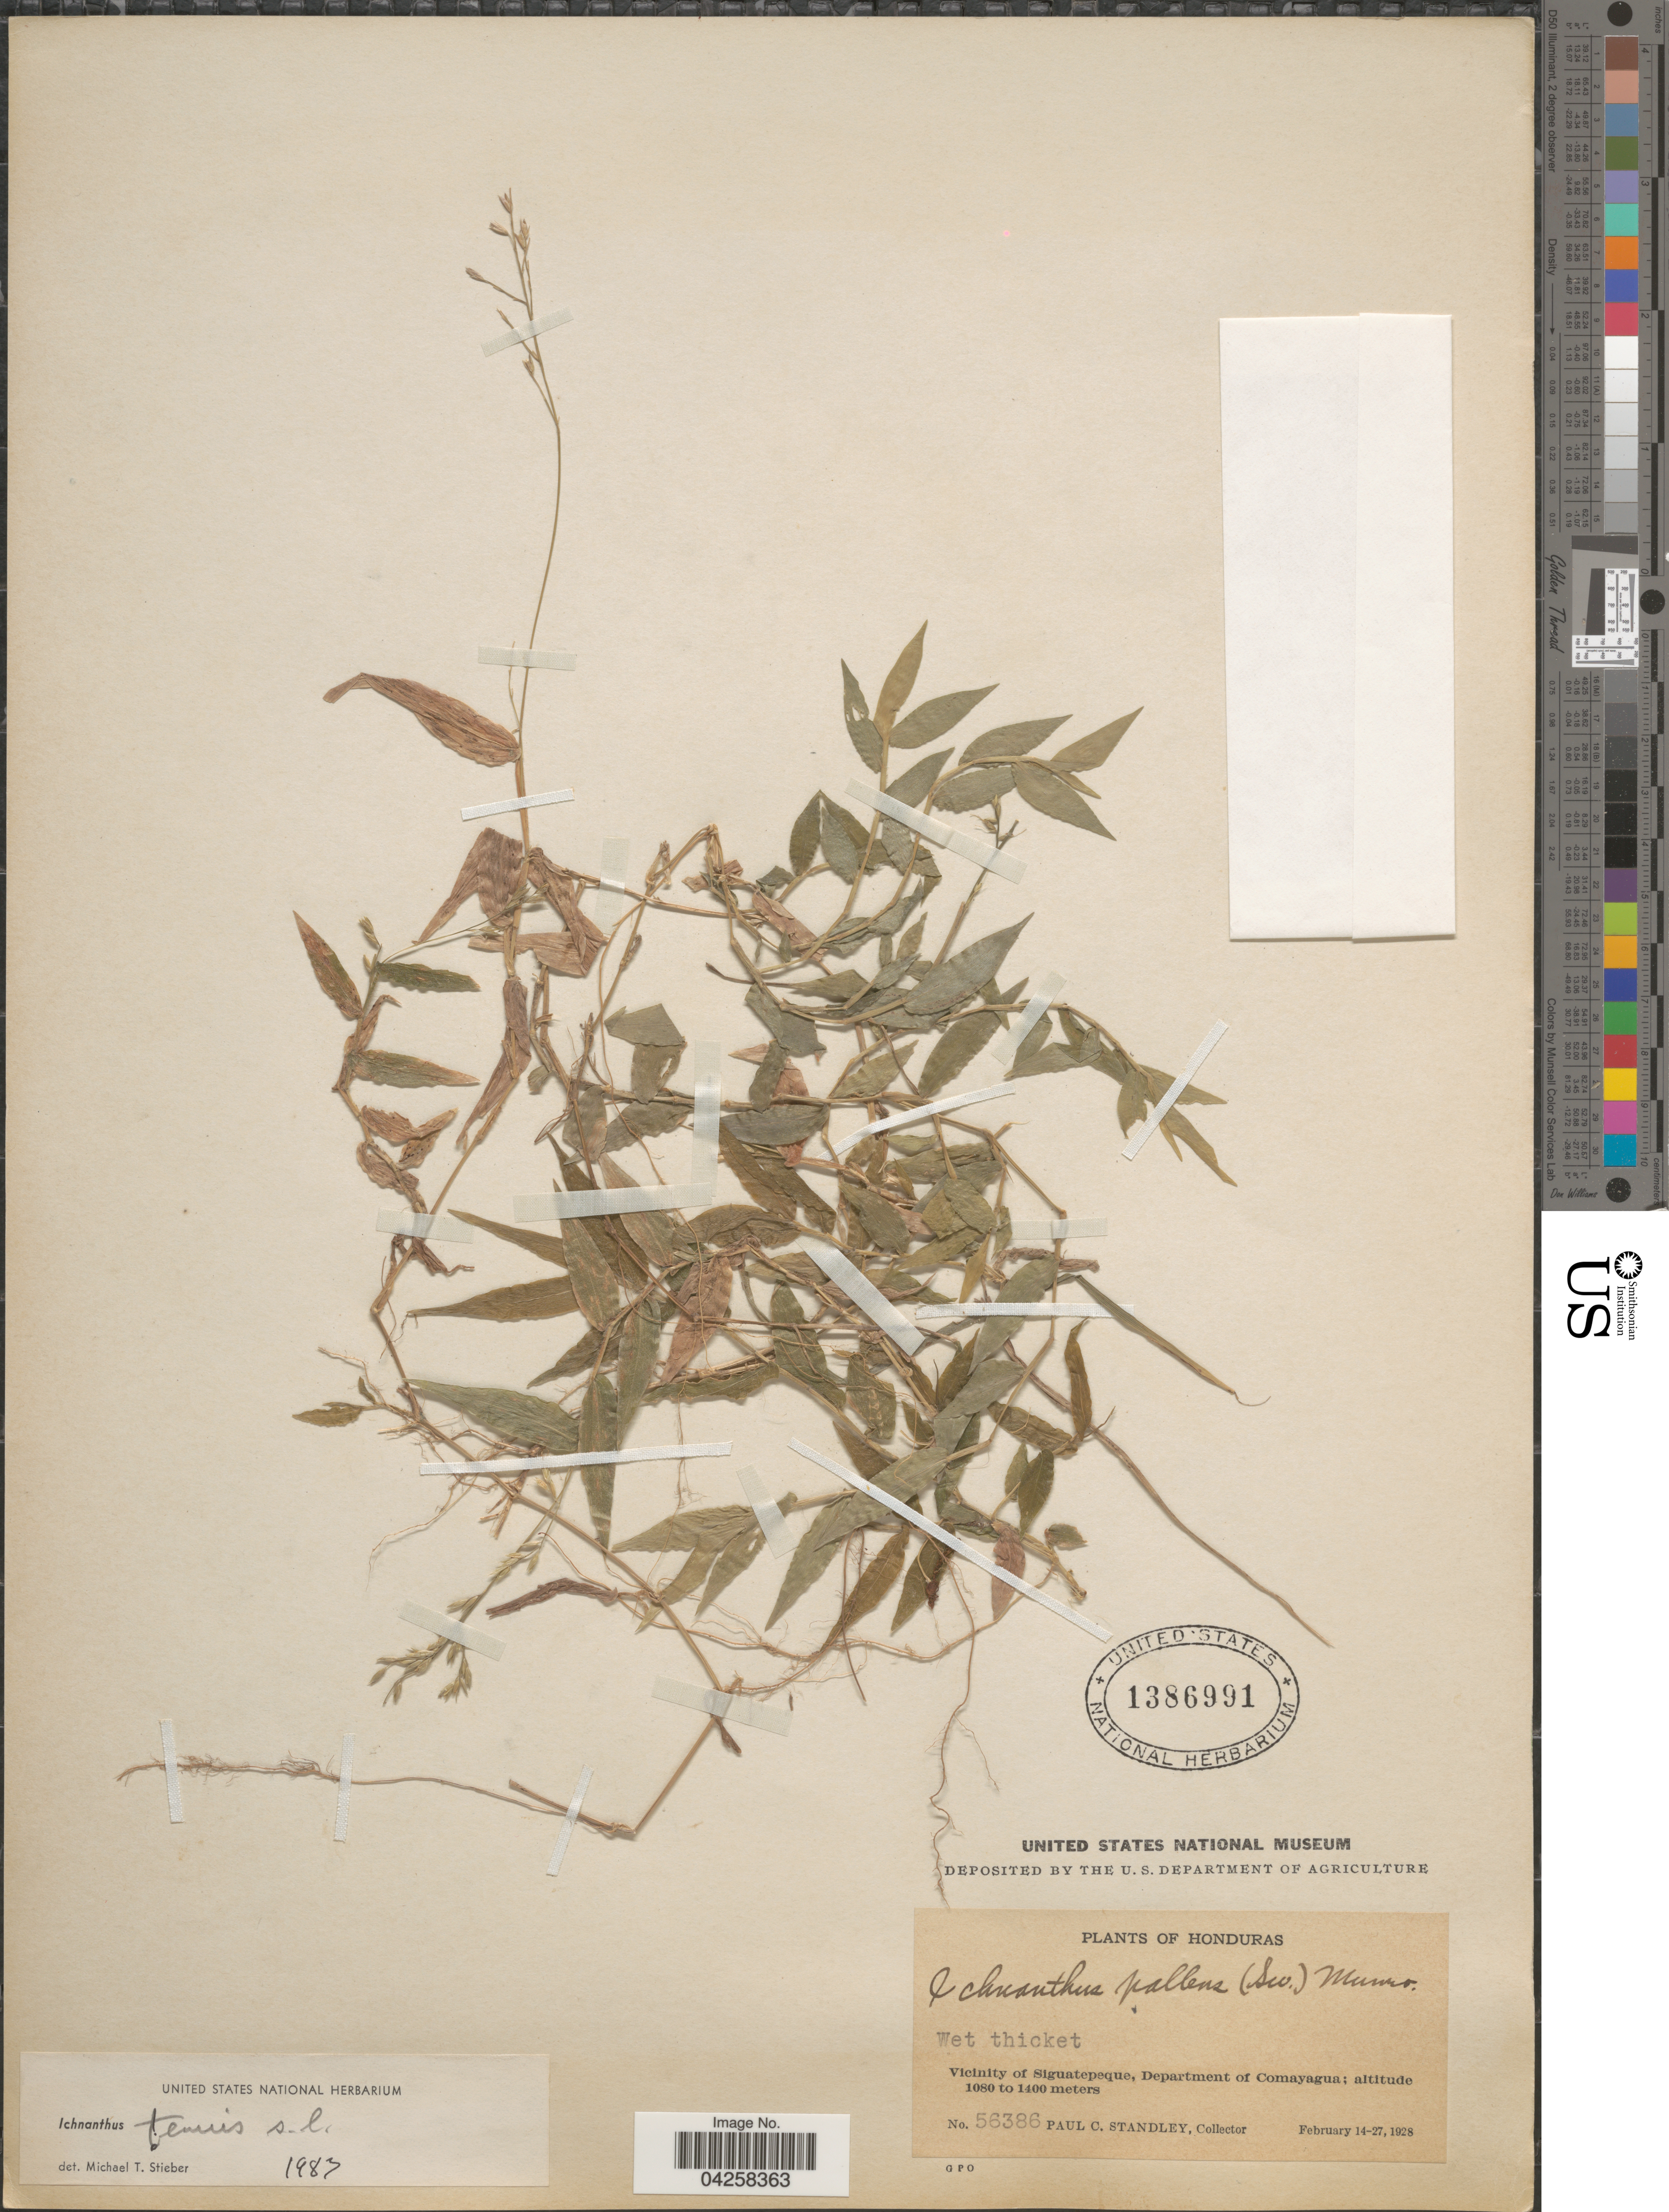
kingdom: Plantae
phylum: Tracheophyta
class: Liliopsida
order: Poales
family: Poaceae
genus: Ichnanthus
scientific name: Ichnanthus tenuis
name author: (J. Presl) Hitchc. & Chase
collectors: P. C. Standley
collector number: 56386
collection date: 1928-02-14/1928-02-27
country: Honduras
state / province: Comayagua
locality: Wet thicket. Vicinity of Siguatepeque, Department of Comayagua.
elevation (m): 1080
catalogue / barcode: US 1386991